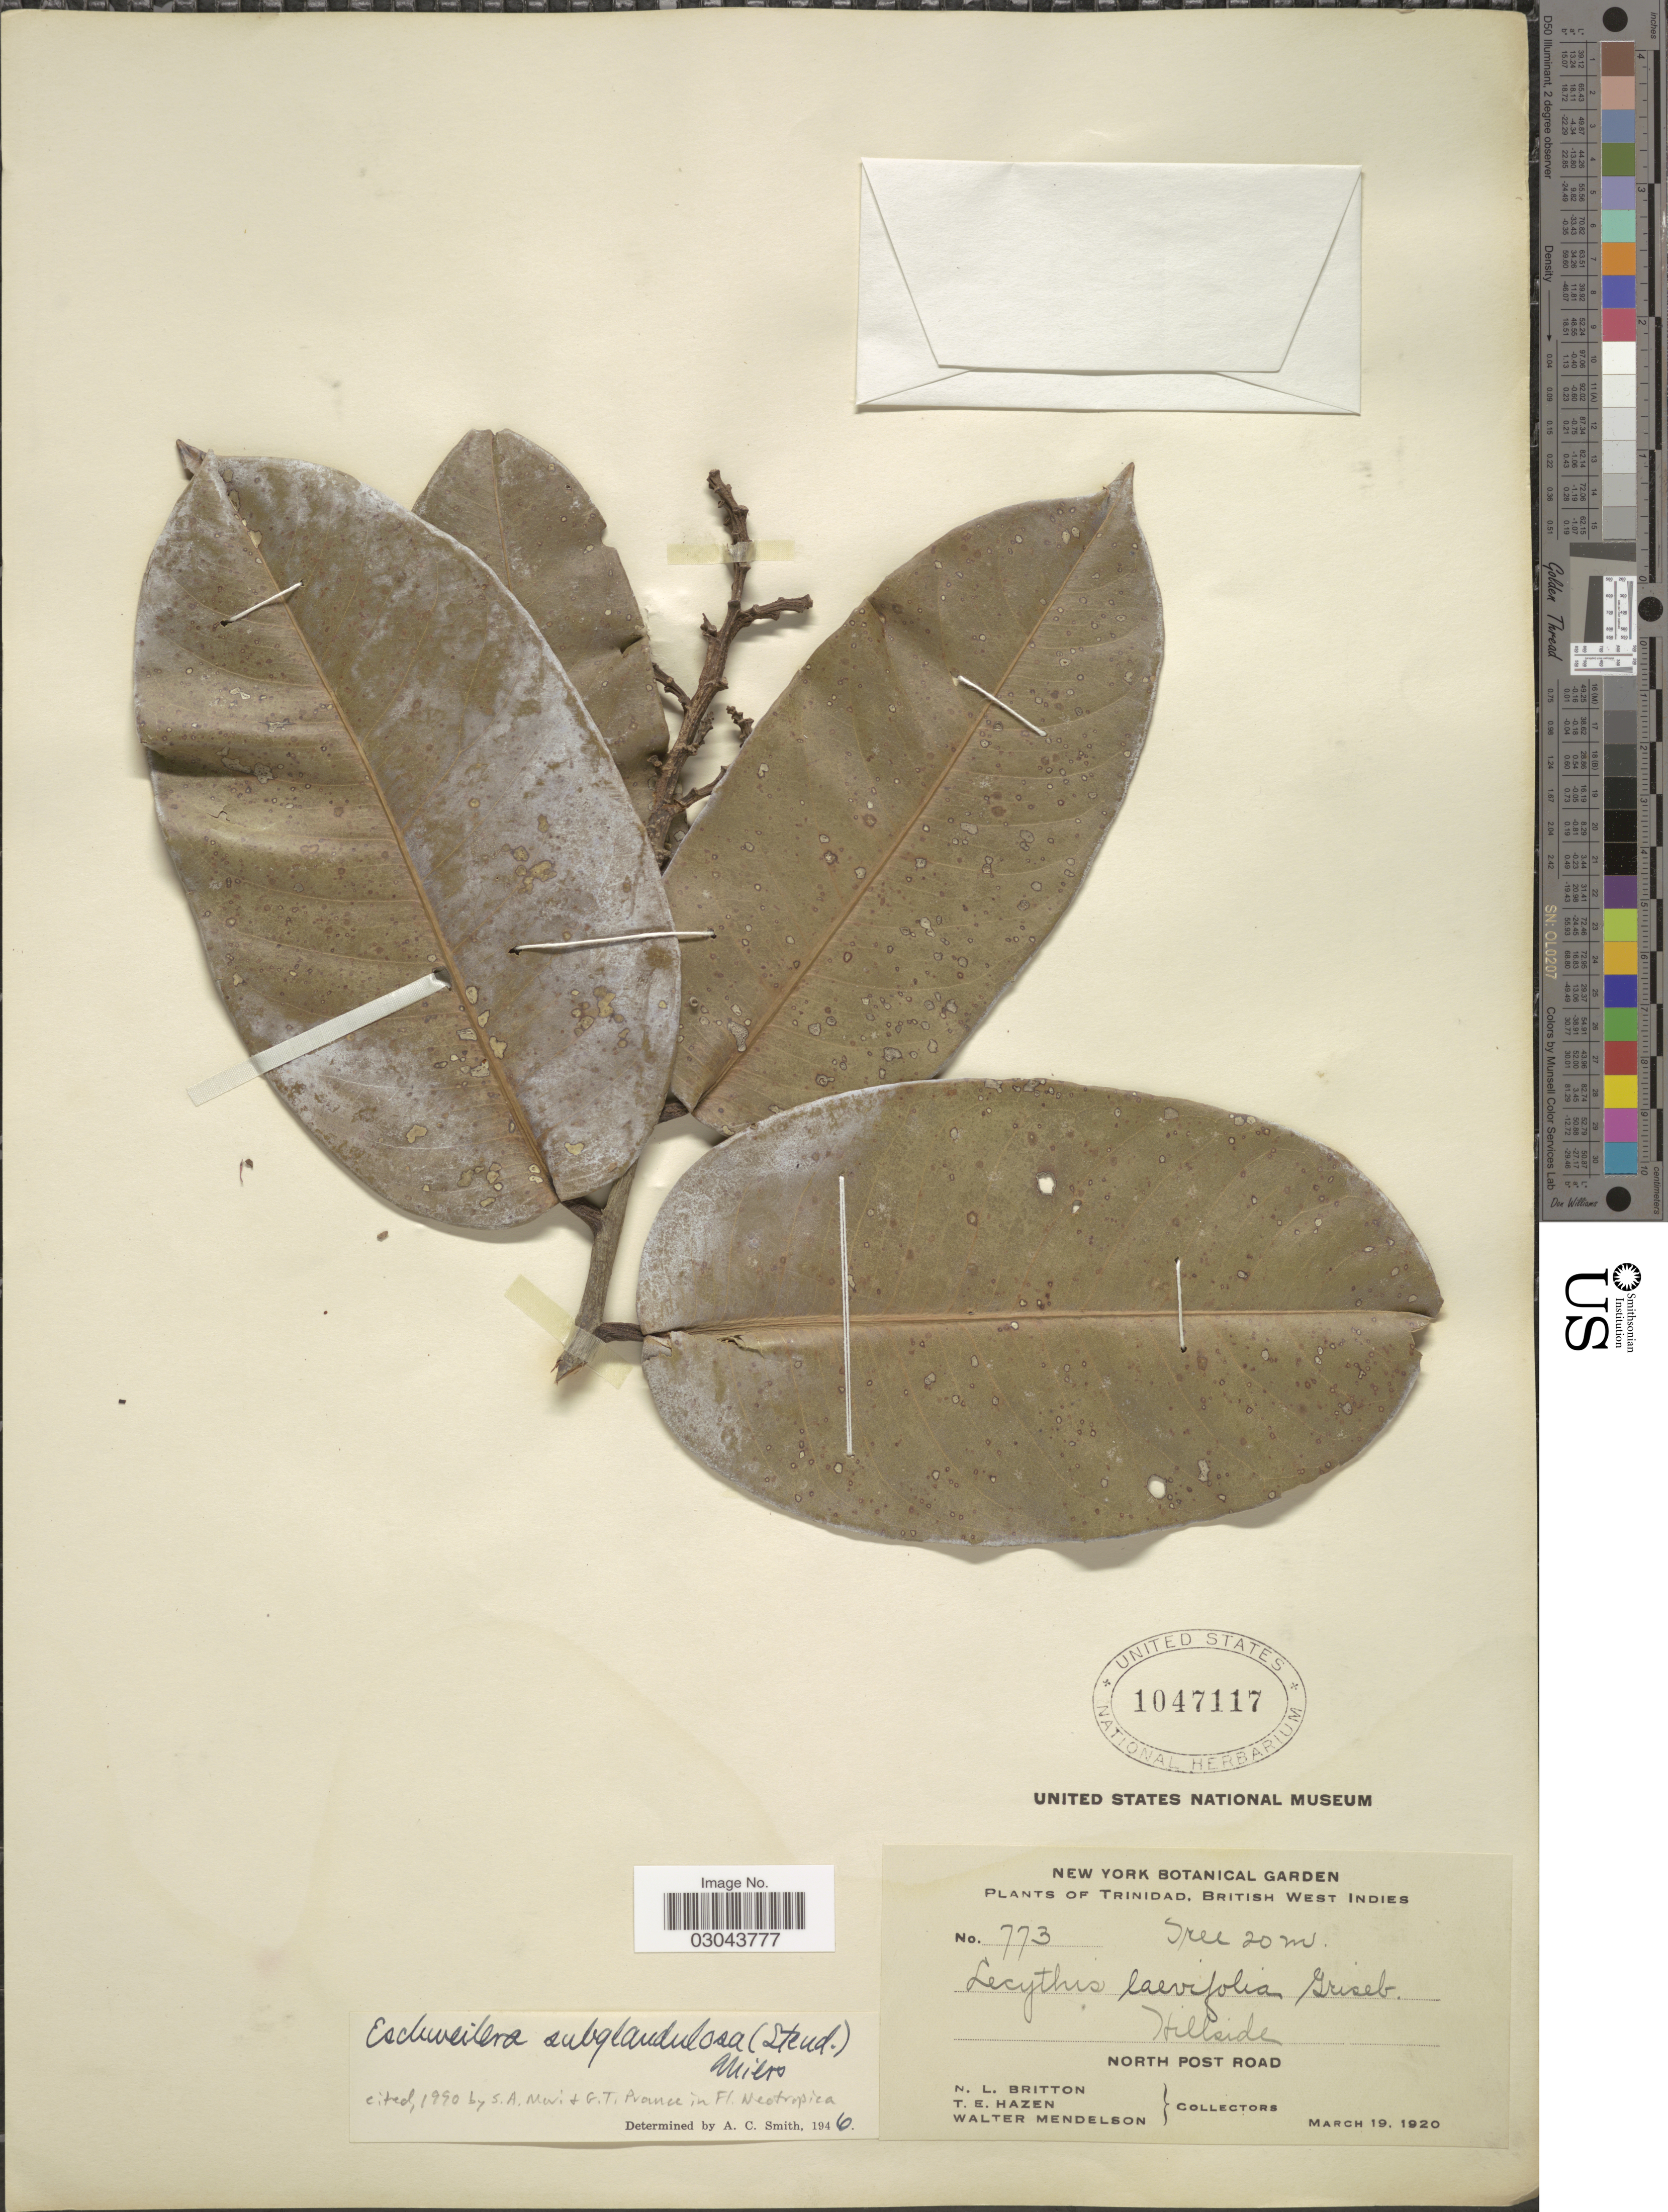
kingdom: Plantae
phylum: Tracheophyta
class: Magnoliopsida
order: Ericales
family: Lecythidaceae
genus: Eschweilera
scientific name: Eschweilera subglandulosa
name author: (Steud. ex Berg) Miers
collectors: N. Britton, T. E. Hazen & W. Mendelson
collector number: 773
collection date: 1920-03-19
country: Trinidad and Tobago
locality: Trinidad. North Post Road.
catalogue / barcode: US 1047117